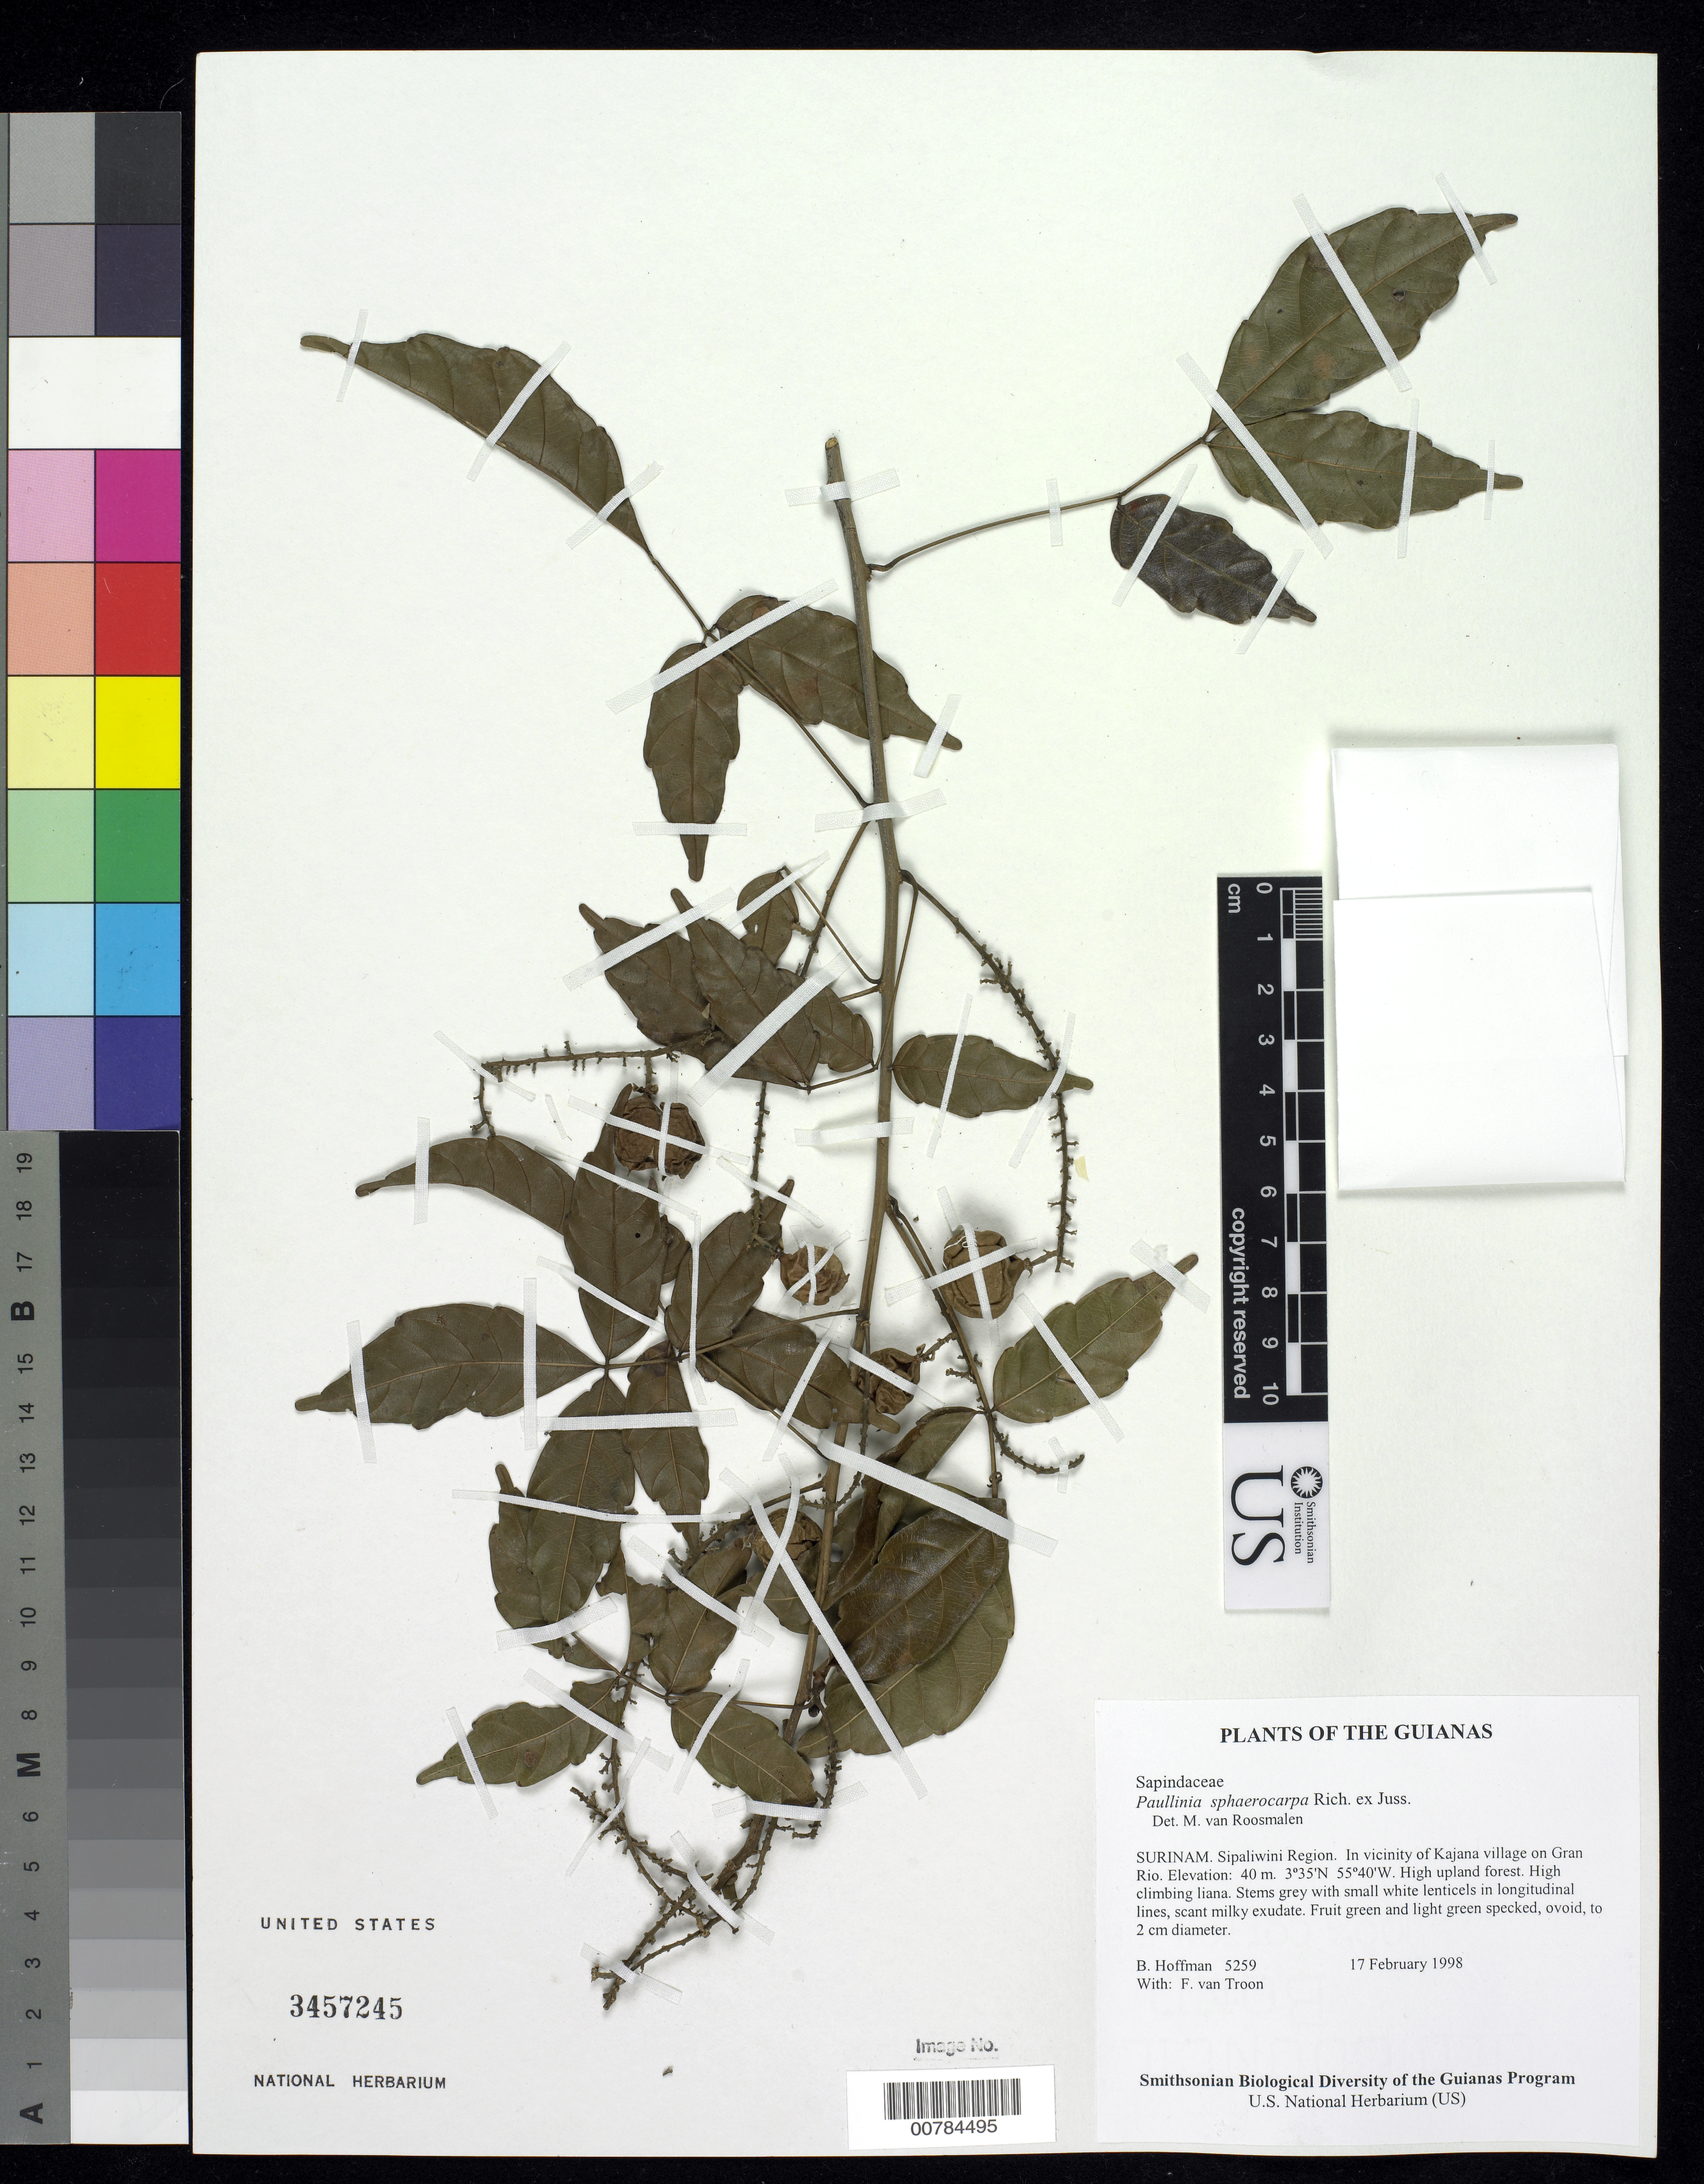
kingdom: Plantae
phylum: Tracheophyta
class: Magnoliopsida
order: Sapindales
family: Sapindaceae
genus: Paullinia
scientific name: Paullinia sphaerocarpa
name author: Rich. ex Juss.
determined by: Acevedo-Rodríguez, P.; Somner, G. V.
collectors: B. Hoffman & F. Troon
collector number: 5259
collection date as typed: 17 February 1998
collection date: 1998-02-17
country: Suriname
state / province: Sipaliwini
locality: In vicinity of Kajana village on Gran Rio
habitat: High upland forest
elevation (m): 40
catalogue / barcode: US 3457245